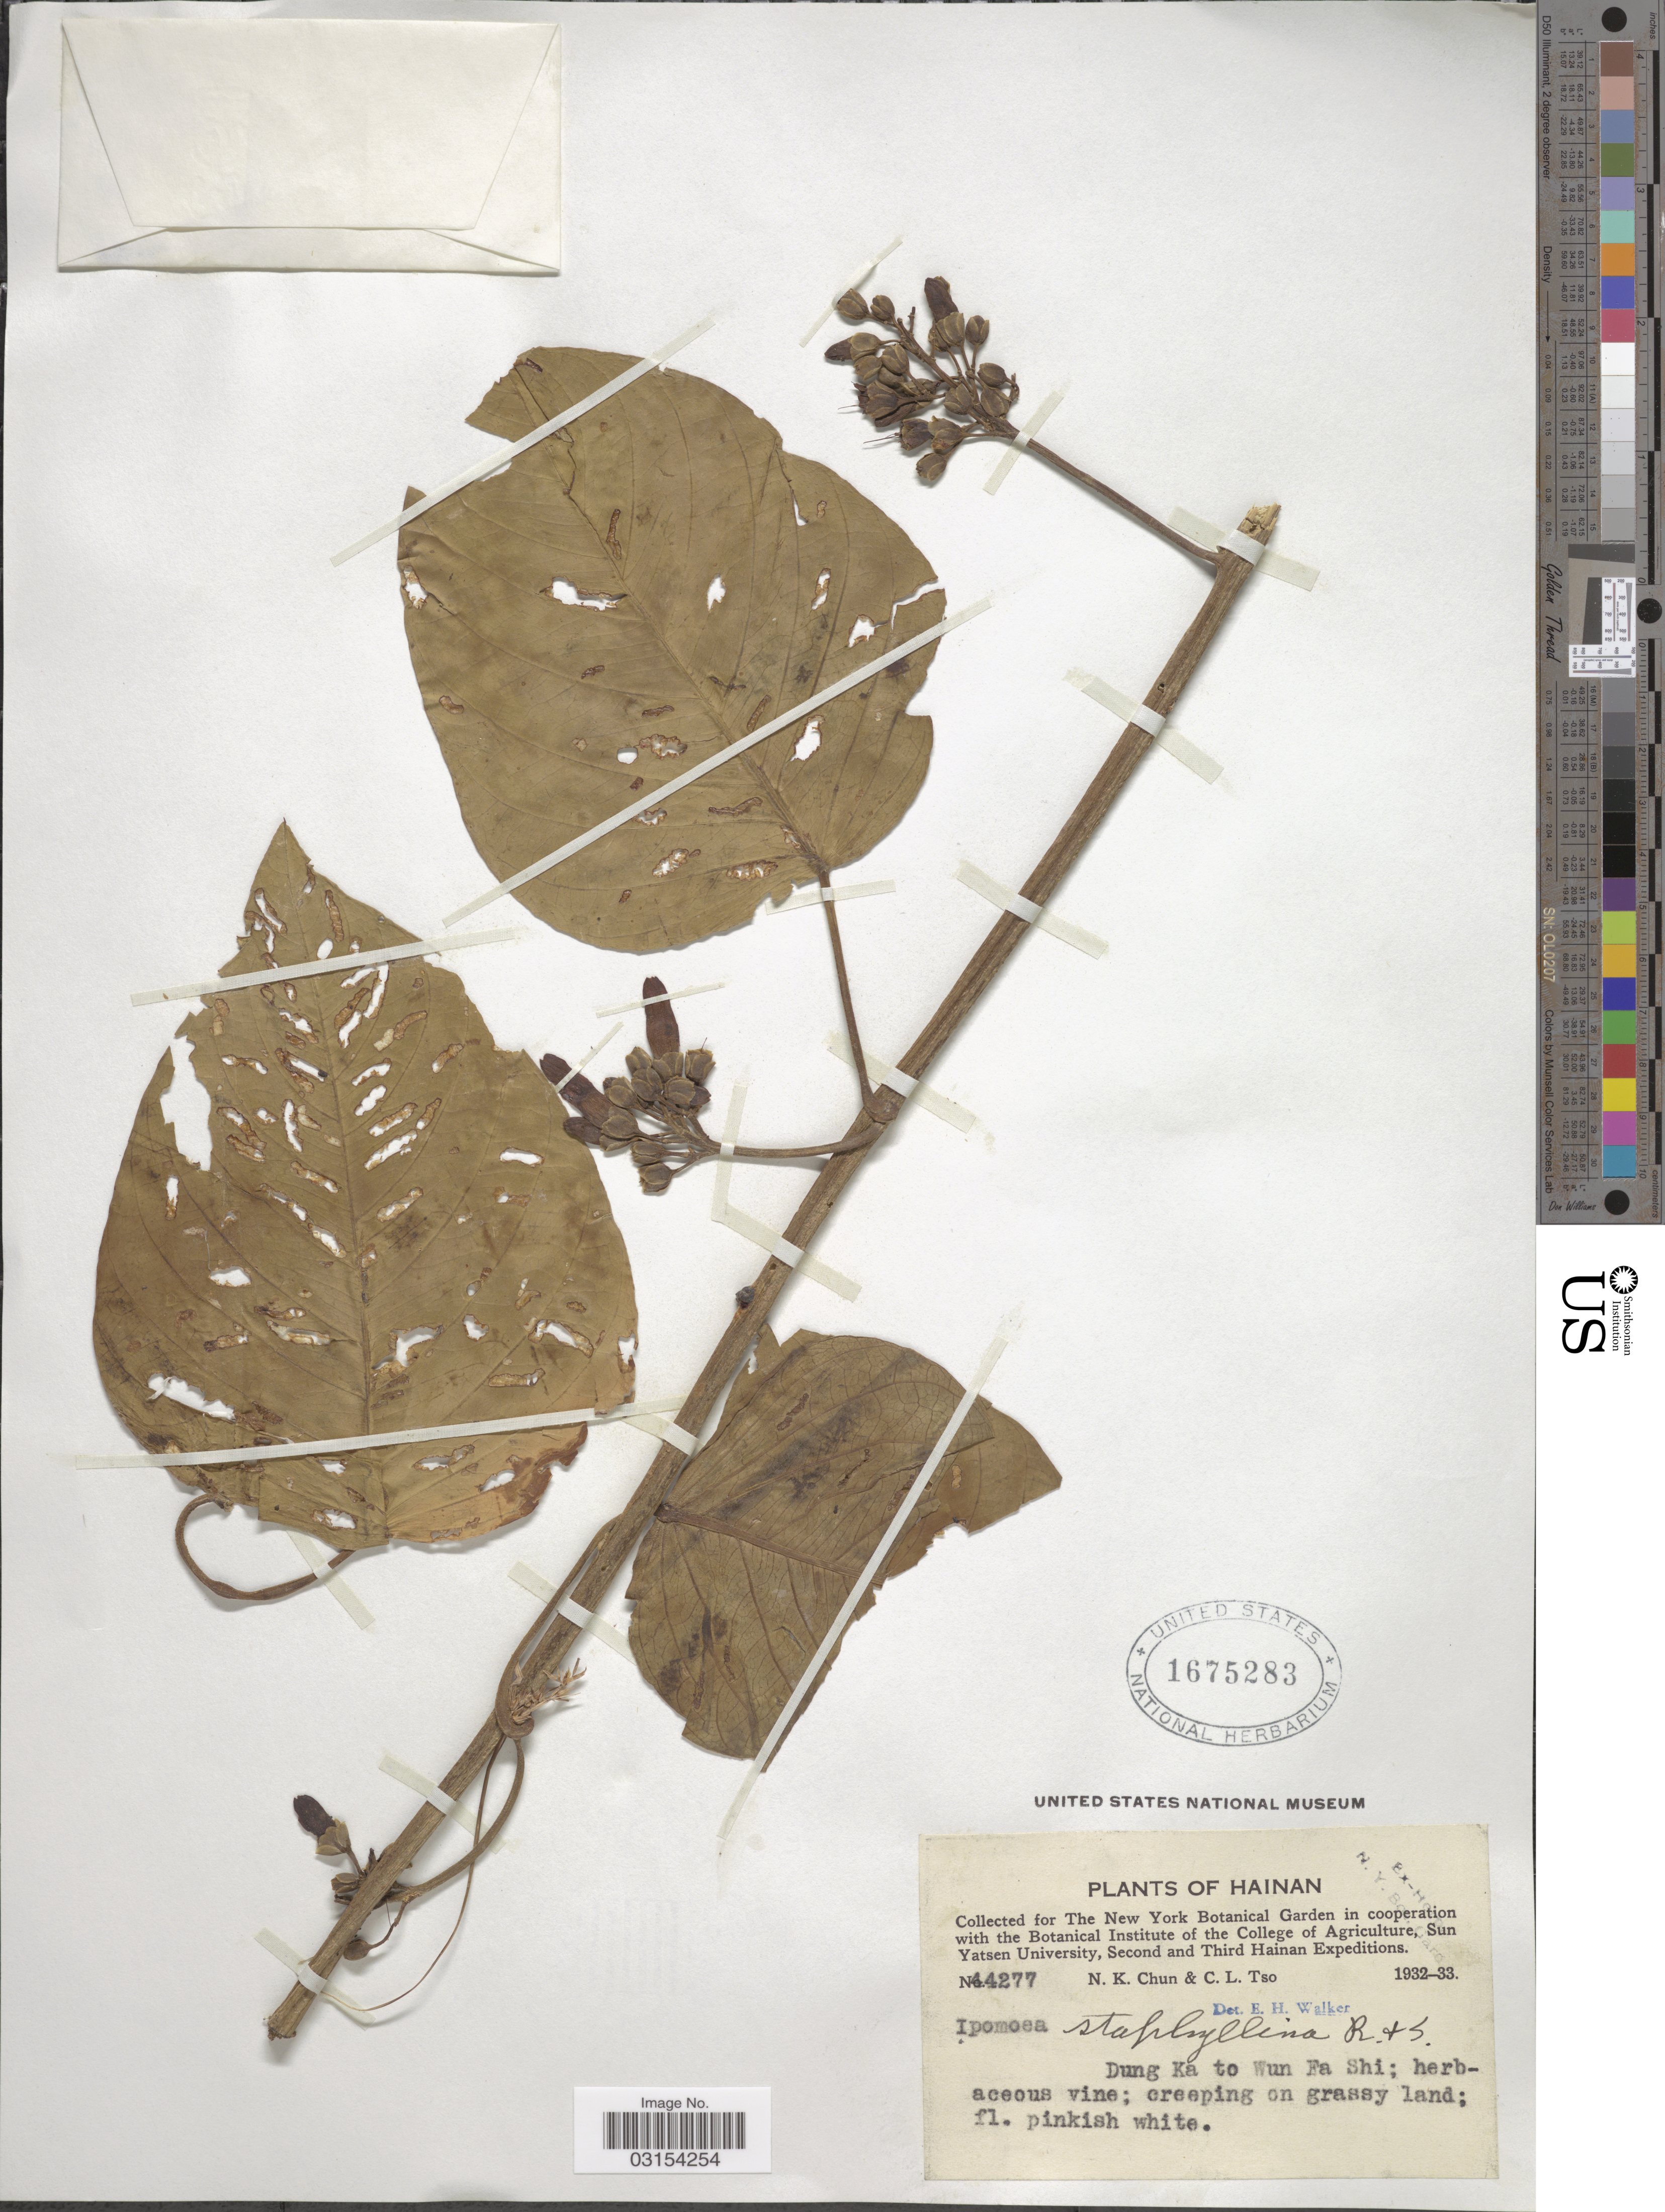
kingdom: Plantae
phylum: Tracheophyta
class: Magnoliopsida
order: Solanales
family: Convolvulaceae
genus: Ipomoea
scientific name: Ipomoea staphylina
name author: Roem. & Schult.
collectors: N. K. Chun & C. Tso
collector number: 44277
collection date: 1932/1933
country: China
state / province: Hainan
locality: Dung Ka to Wun Fa Shi.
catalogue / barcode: US 1675283